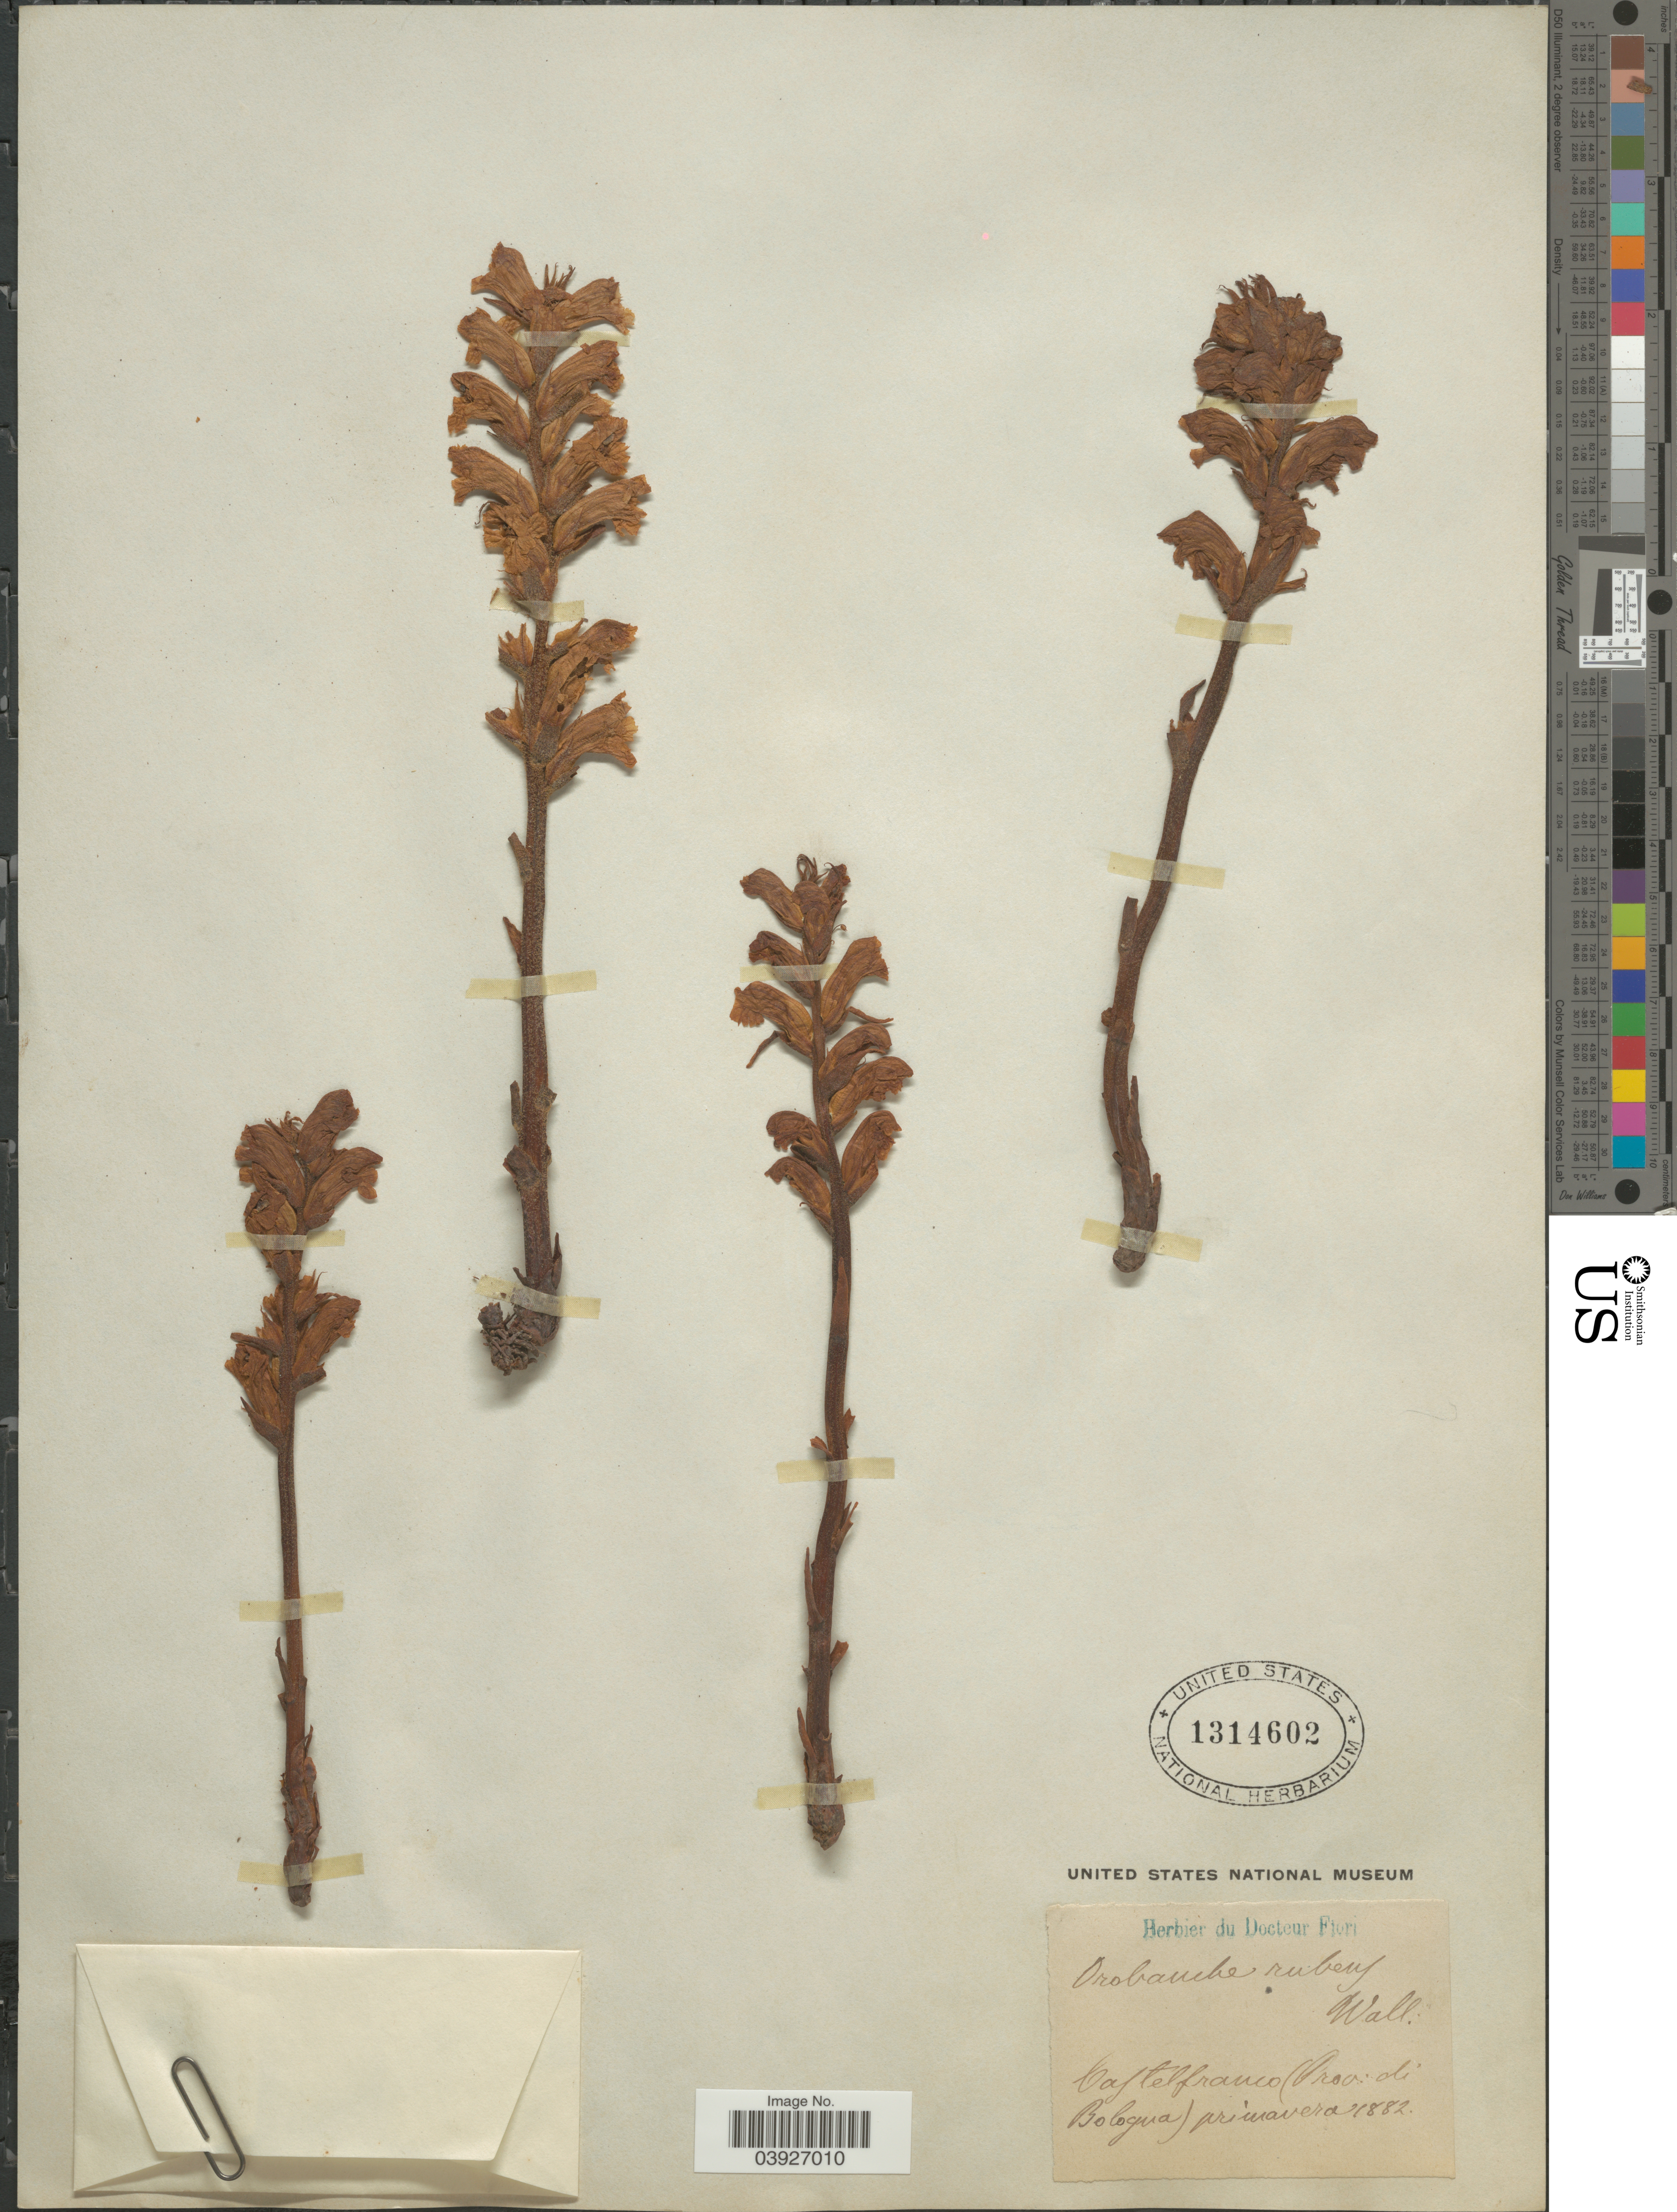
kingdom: Plantae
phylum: Tracheophyta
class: Magnoliopsida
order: Lamiales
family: Orobanchaceae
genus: Orobanche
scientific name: Orobanche rubens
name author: Wallr.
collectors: ex herb. Docteur Fiori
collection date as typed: primavera 1882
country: Italy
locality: Castelfranco (Prov di Bologna).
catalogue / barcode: US 1314602